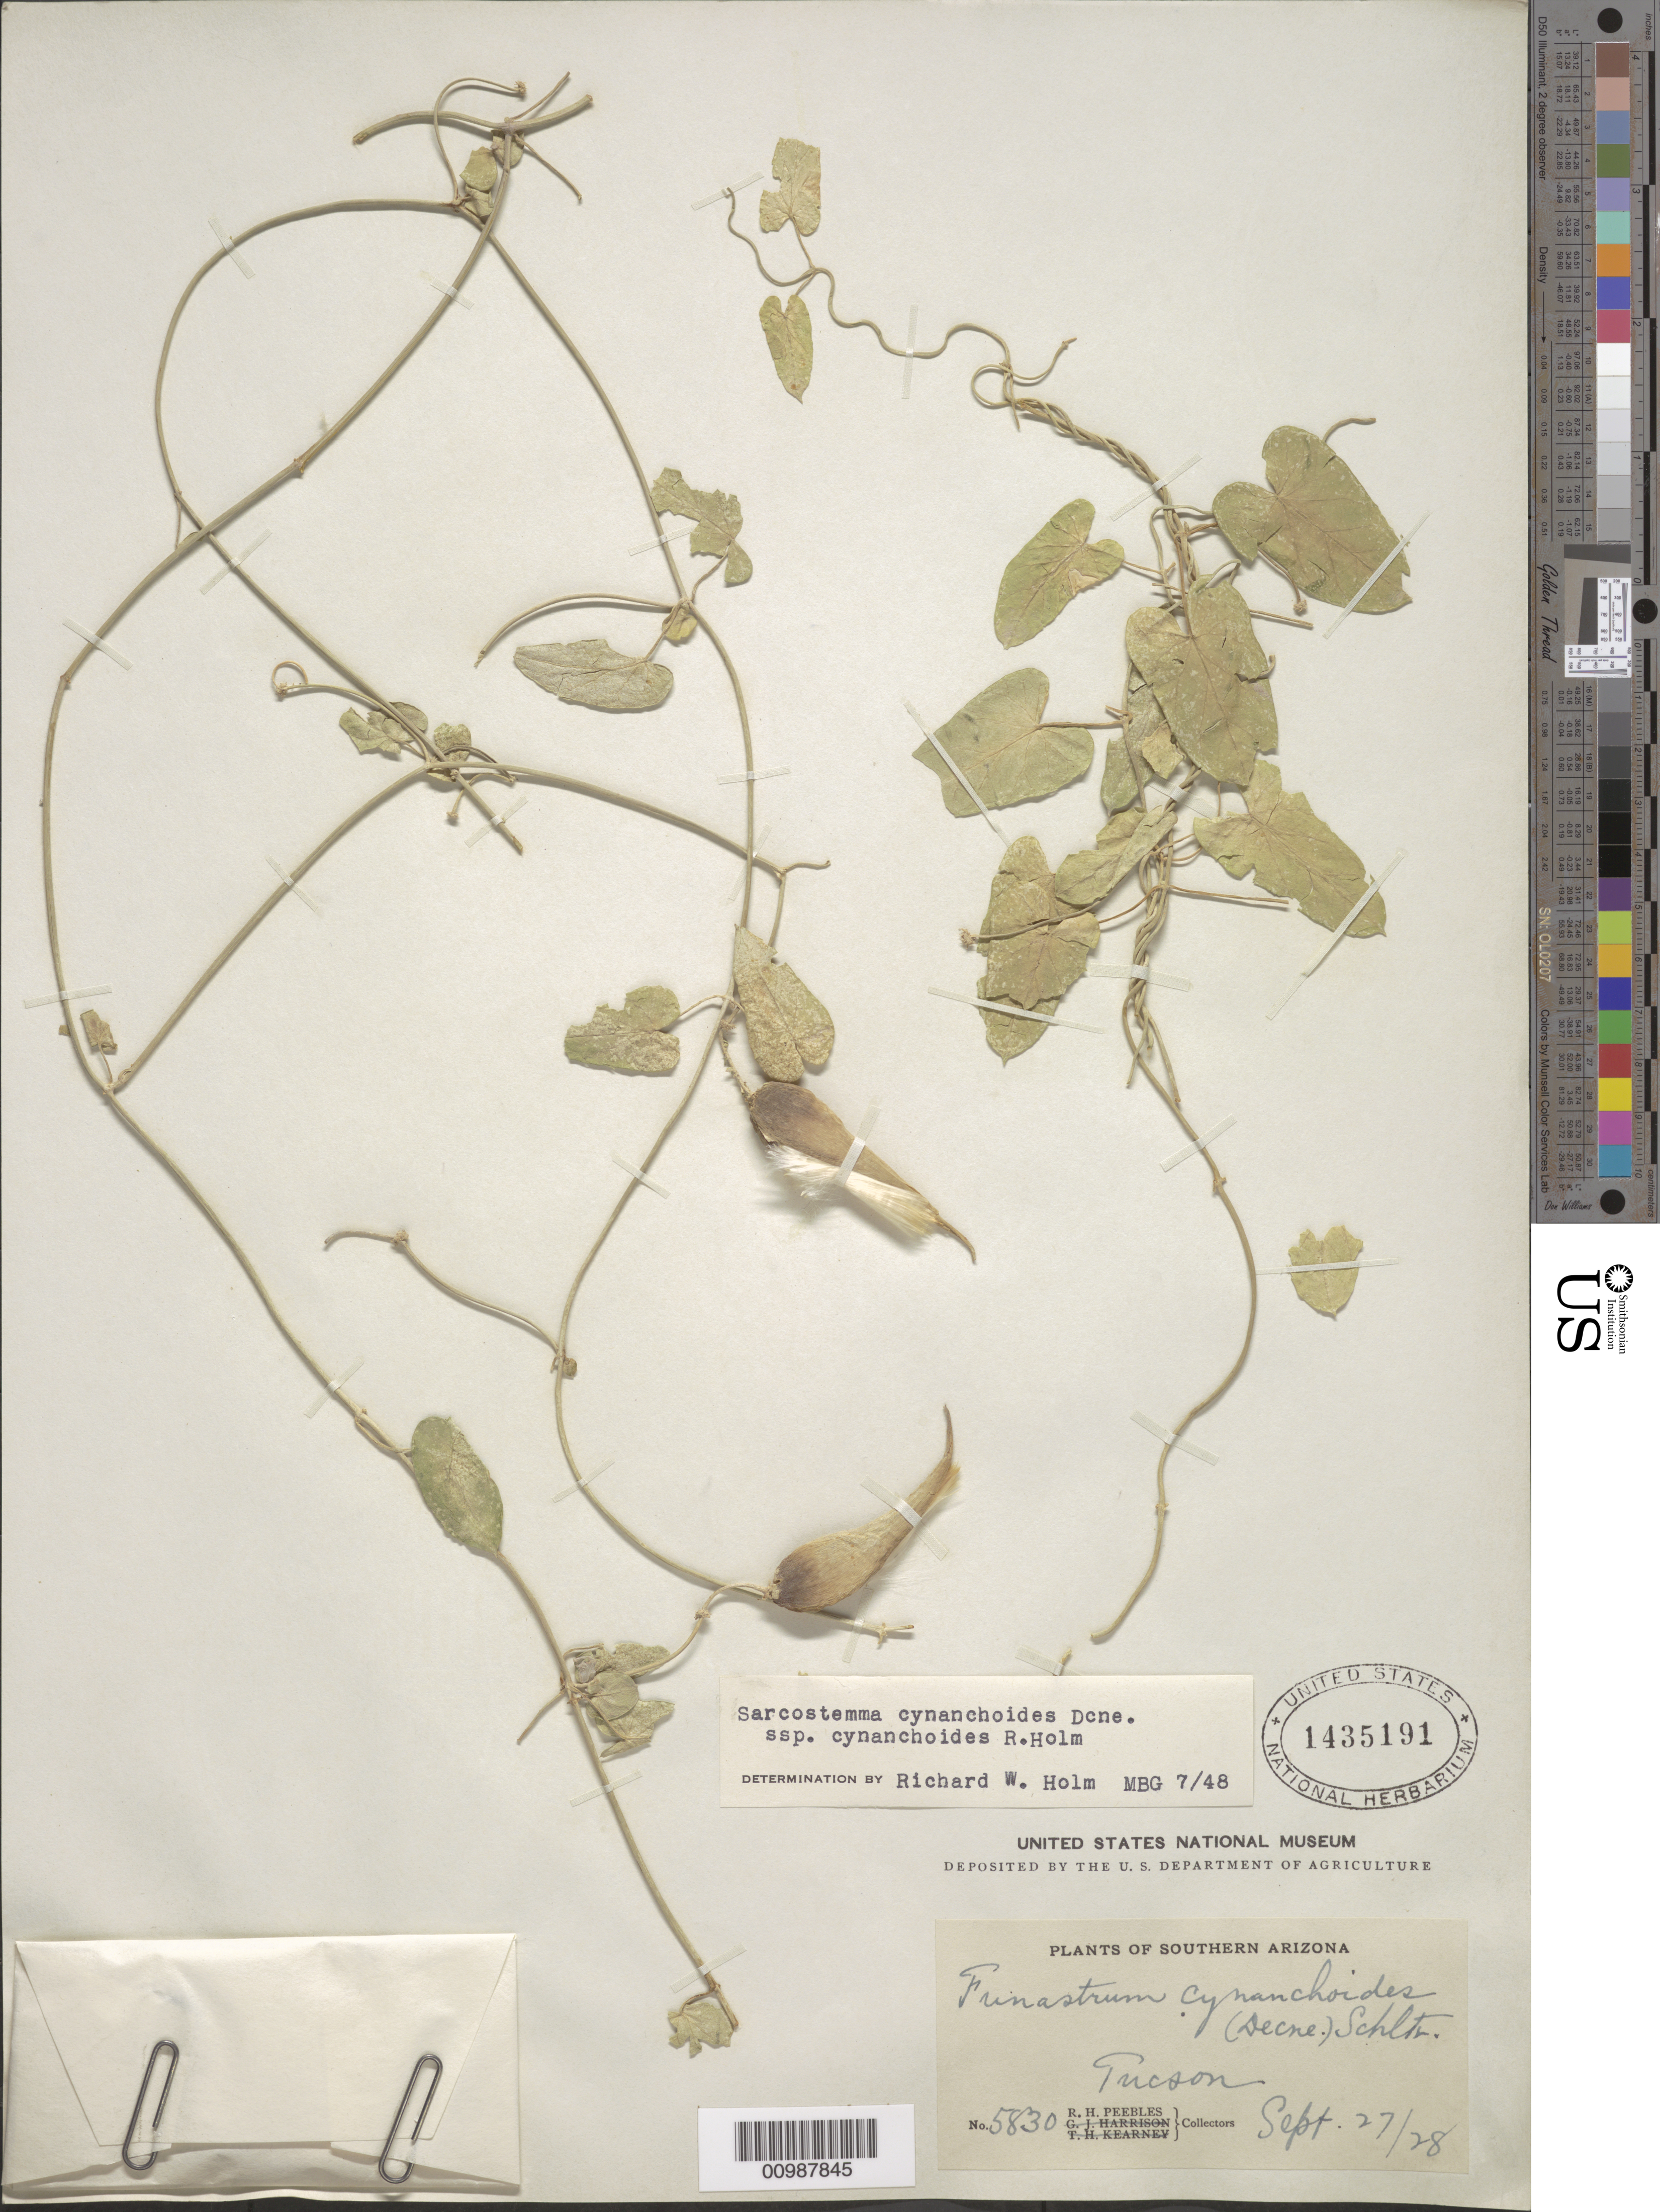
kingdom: Plantae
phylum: Tracheophyta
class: Magnoliopsida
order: Gentianales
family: Apocynaceae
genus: Sarcostemma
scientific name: Sarcostemma cynanchoides subsp. hartwegii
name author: (Vail) R.W. Holm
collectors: R. H. Peebles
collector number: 5830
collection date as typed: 27 Sep 1928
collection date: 1928-09-27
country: United States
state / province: Arizona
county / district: Pima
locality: Tucson.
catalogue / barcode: US 1435191